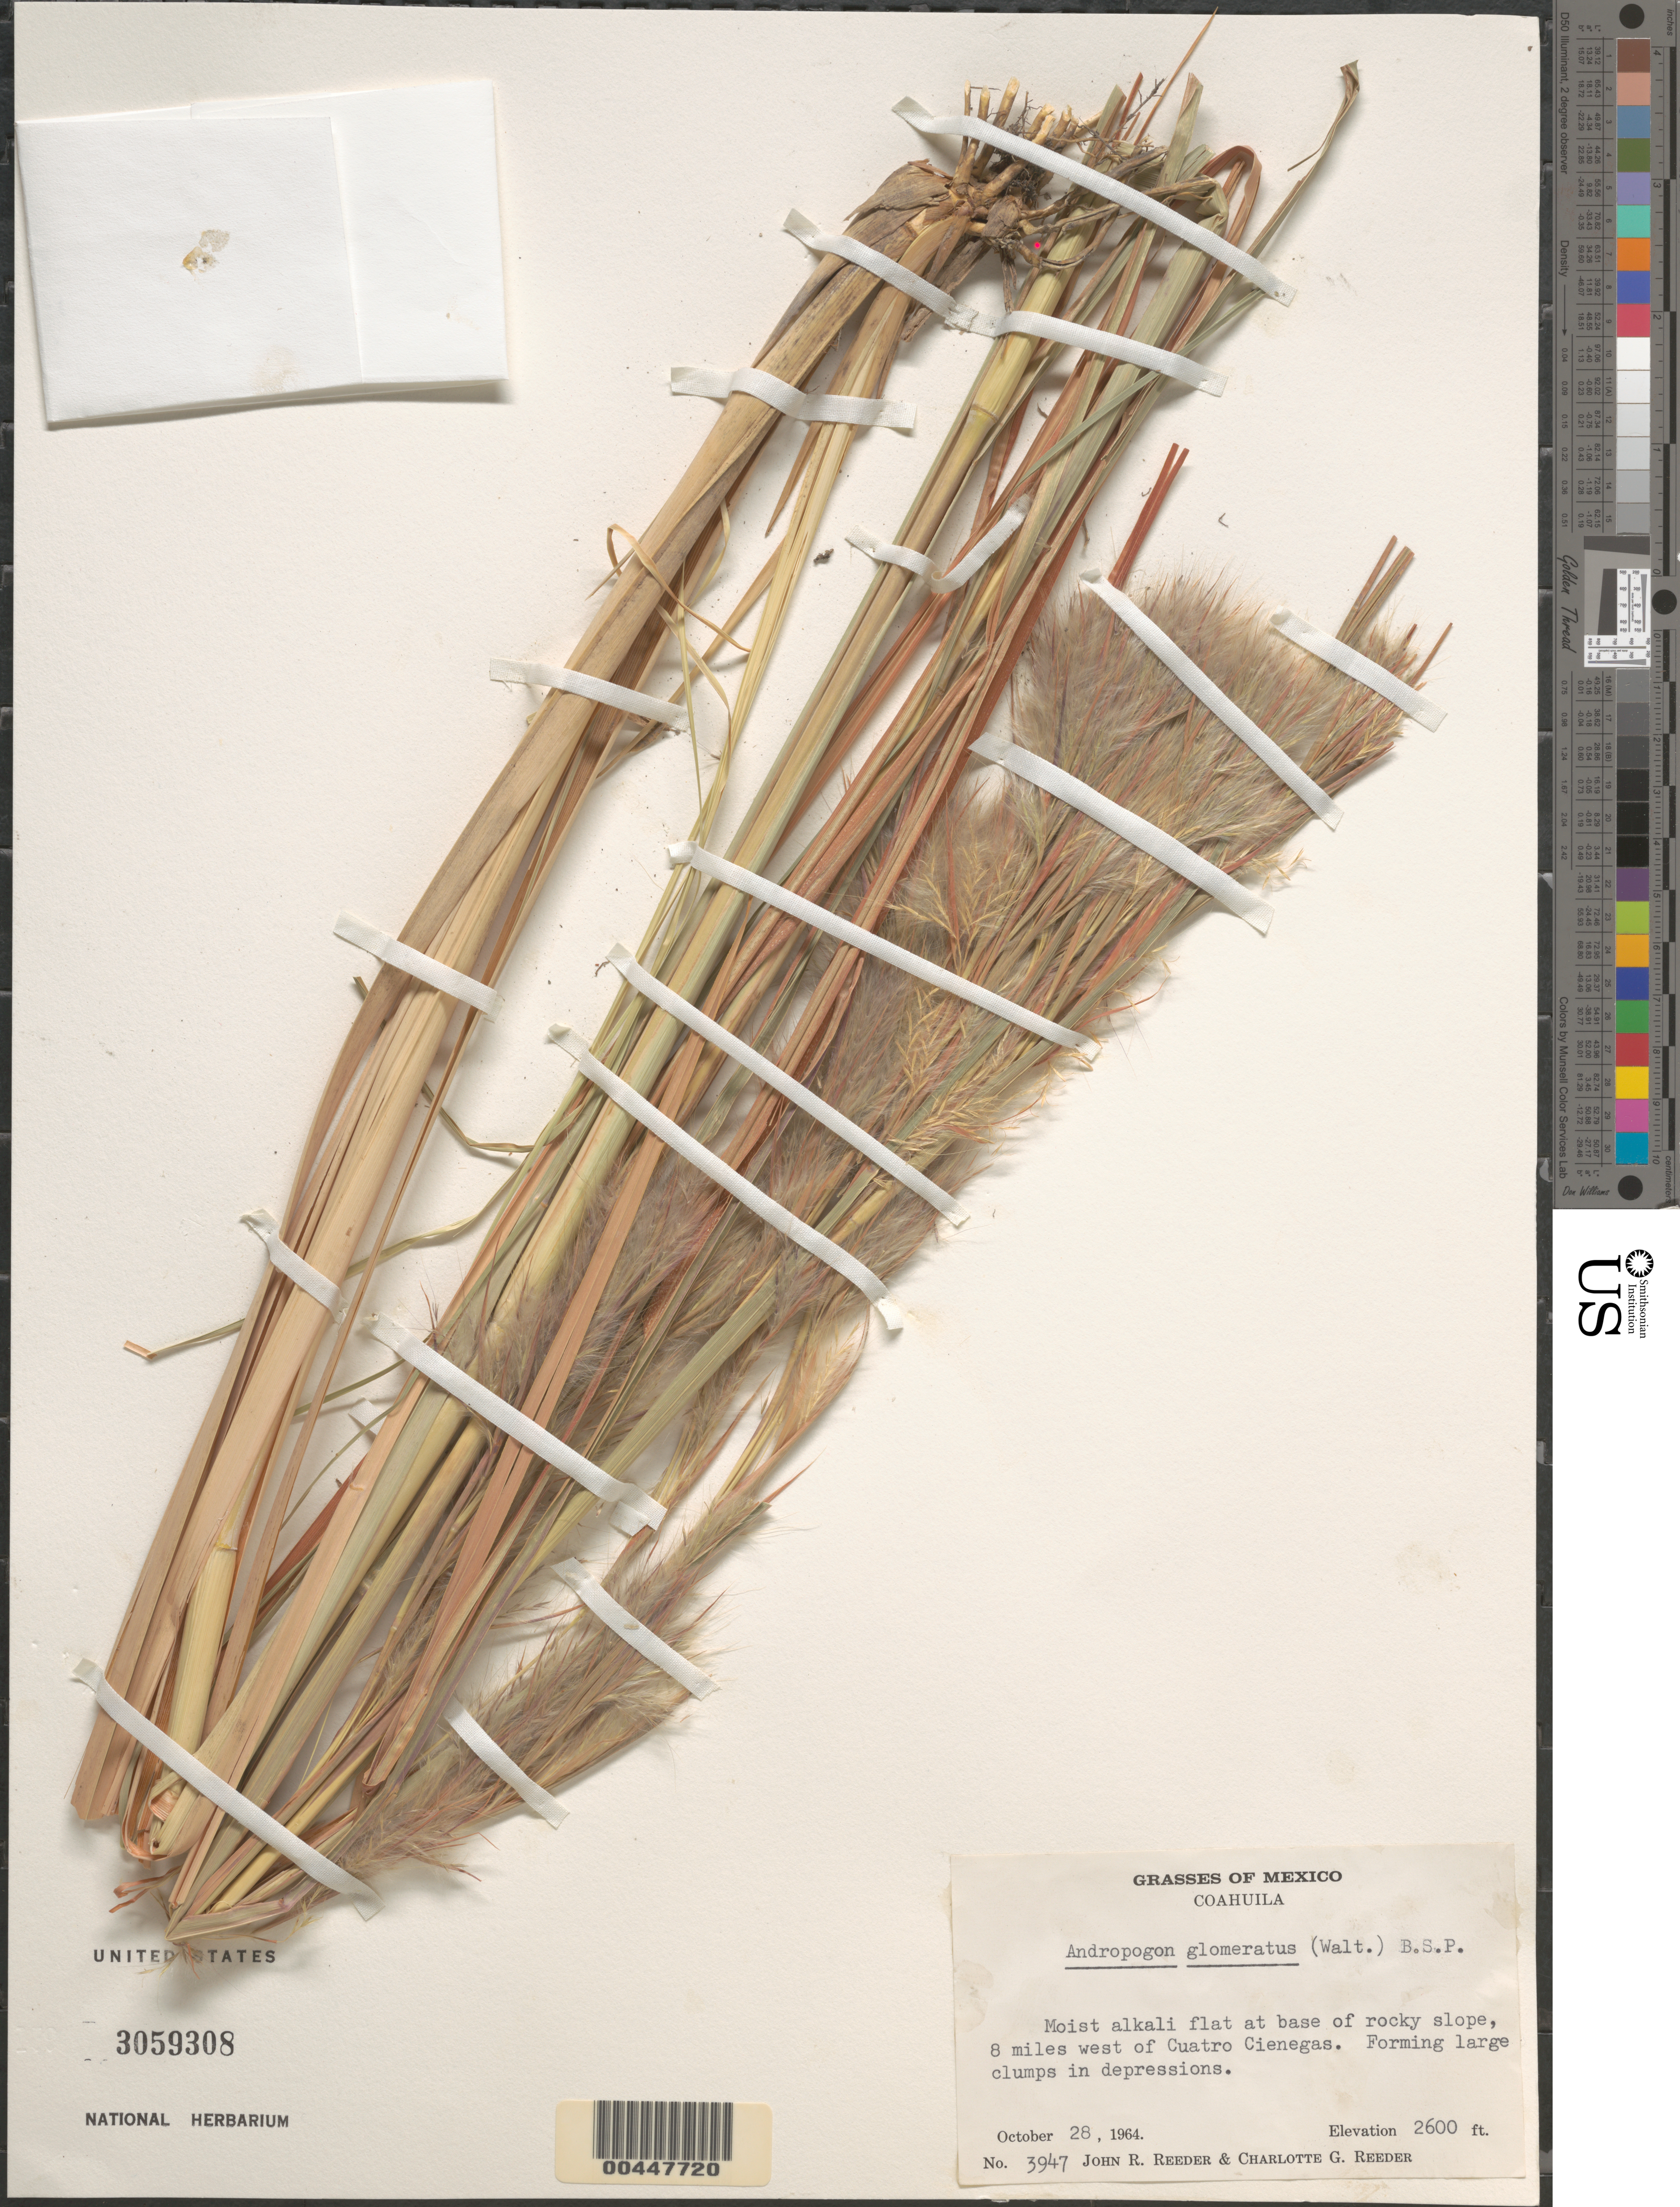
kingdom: Plantae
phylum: Tracheophyta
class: Liliopsida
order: Poales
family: Poaceae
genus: Andropogon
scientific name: Andropogon glomeratus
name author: (Walter) Britton, Stearns & Poggenb.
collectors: J. R. Reeder & C. G. Reeder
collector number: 3947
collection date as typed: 28 Oct 1964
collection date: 1964-10-28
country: Mexico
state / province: Coahuila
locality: Moist alkali flat at base of rocky slope, 8 mi W of Cuatro Ciénegas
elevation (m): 792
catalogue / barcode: US 3059308